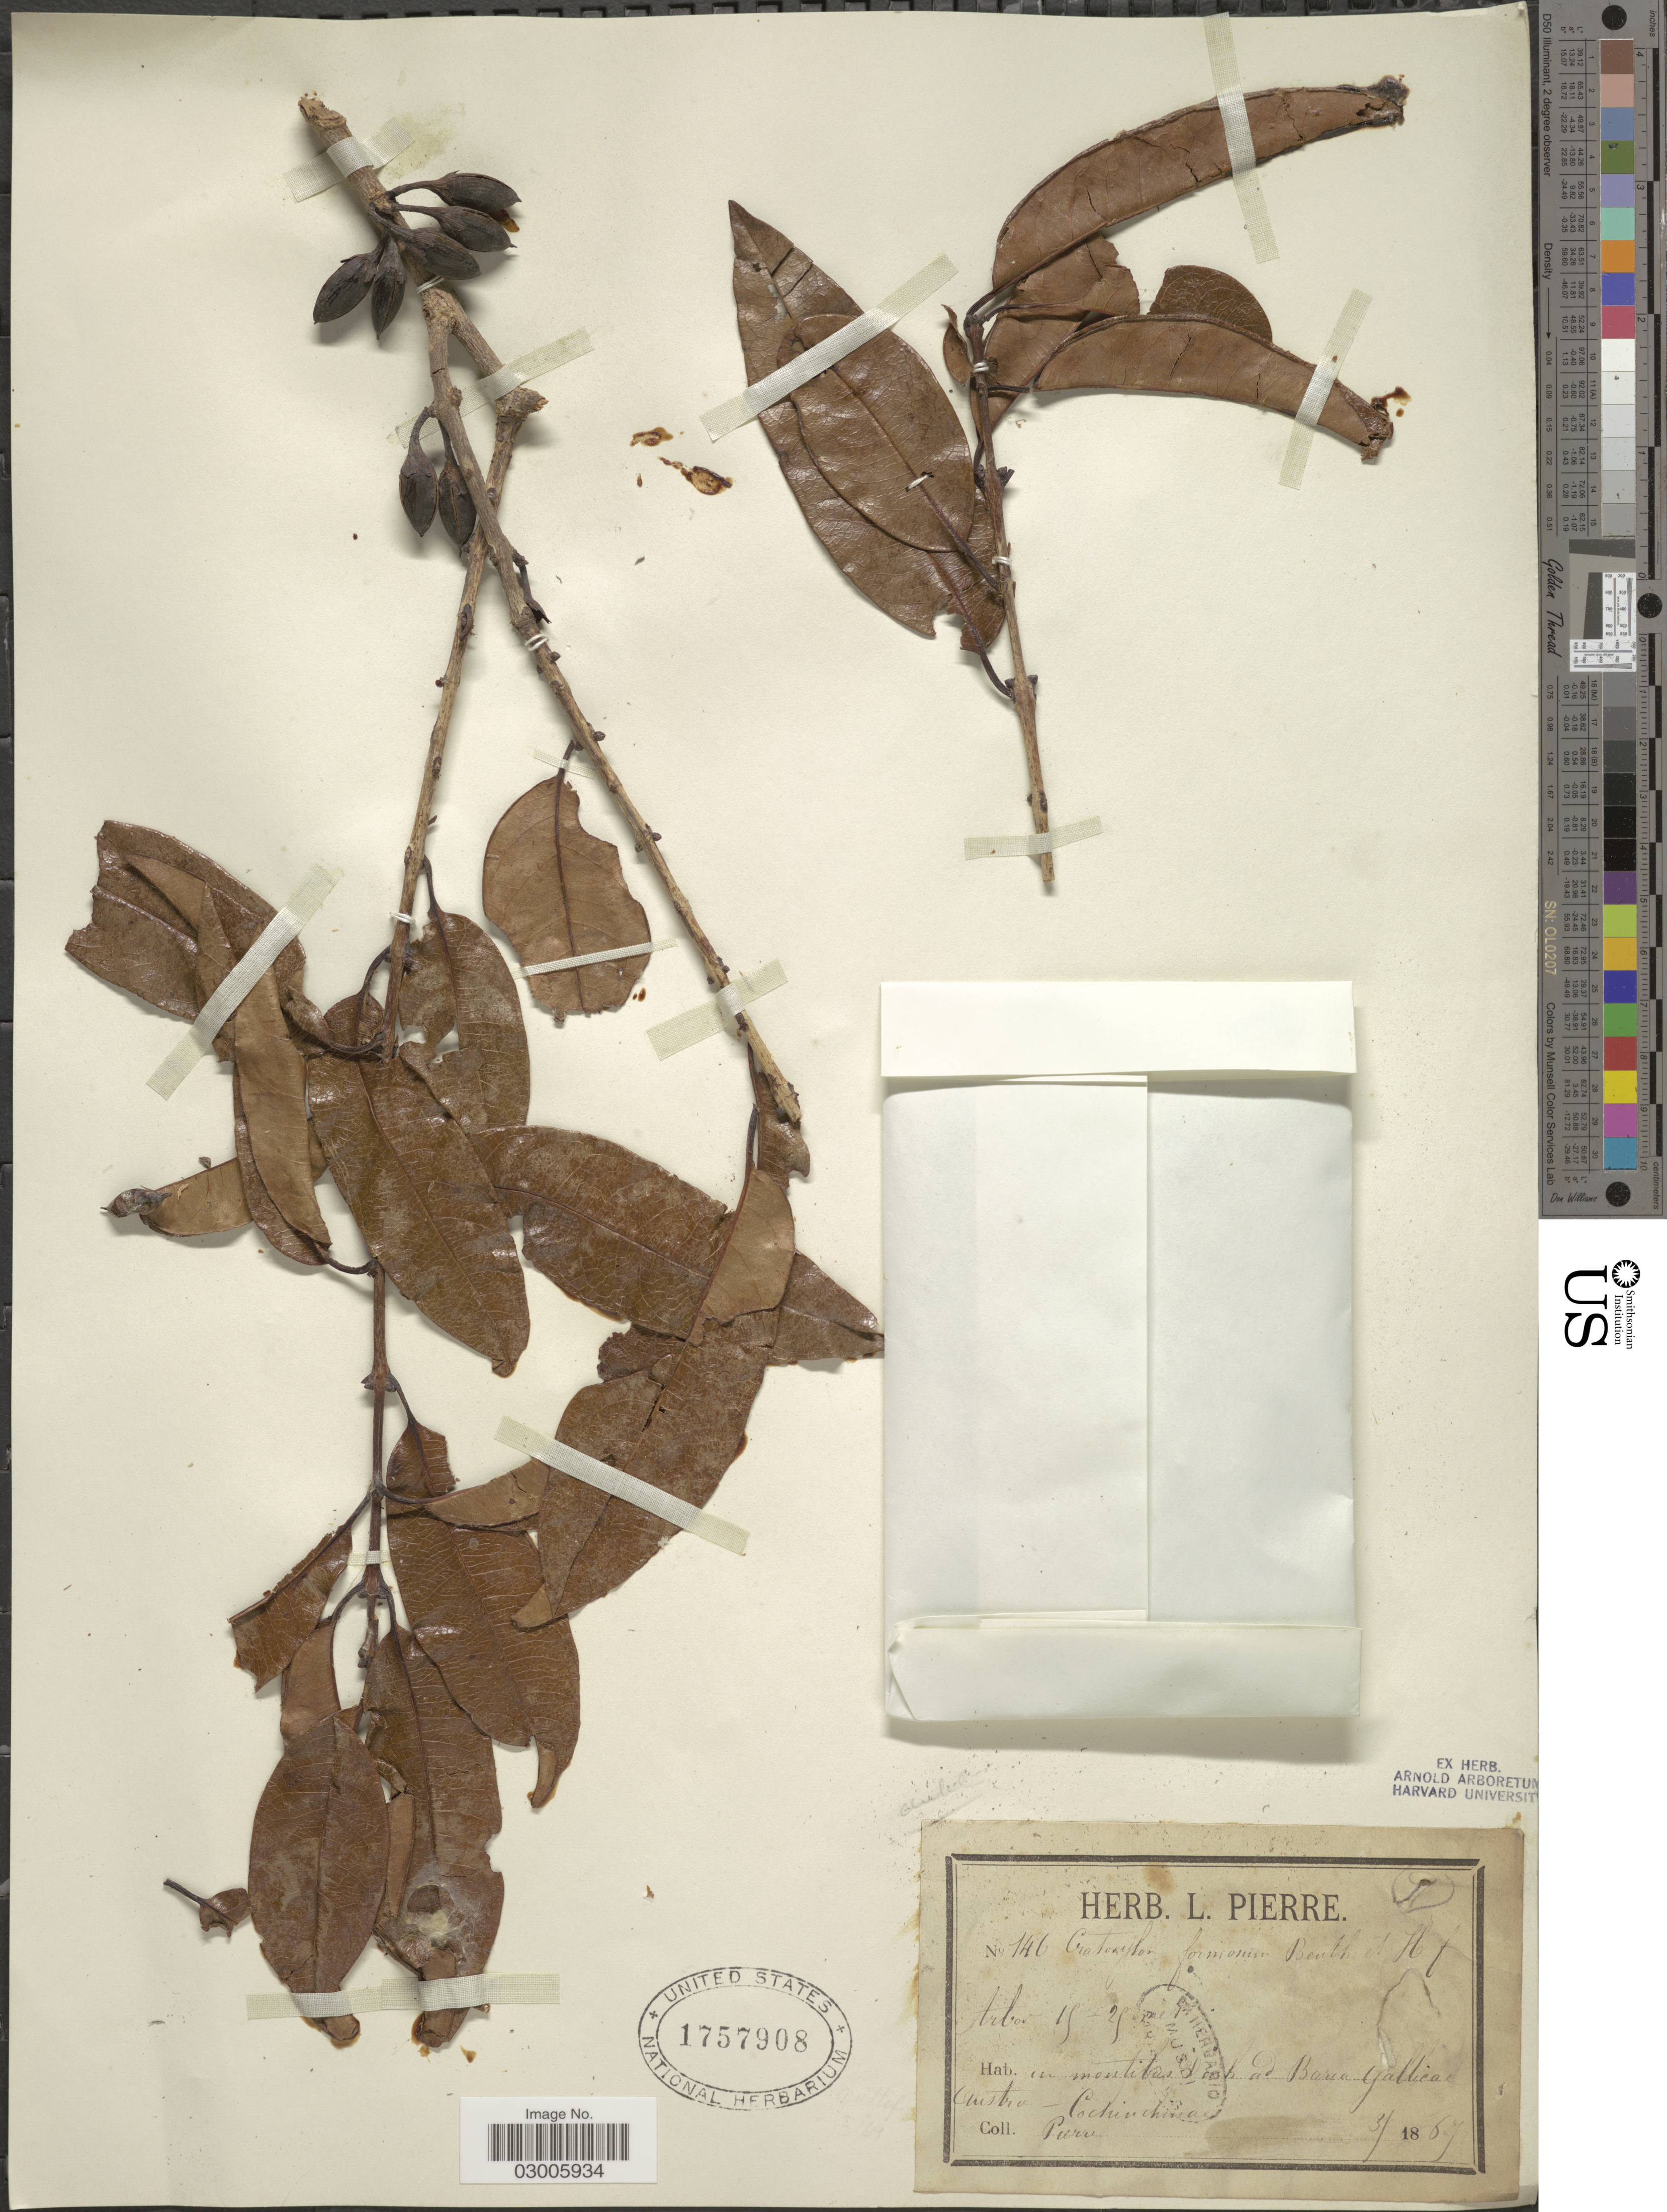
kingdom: Plantae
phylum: Tracheophyta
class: Magnoliopsida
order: Malpighiales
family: Hypericaceae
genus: Cratoxylum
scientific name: Cratoxylum formosum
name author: (Jack) Benth. & Hook. f. ex Dyer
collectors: L. Pierre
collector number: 146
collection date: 1867-03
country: Vietnam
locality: In montibus [illegible text] ad Barca Yallicae Austro - Cochinchina.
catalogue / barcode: US 1757908